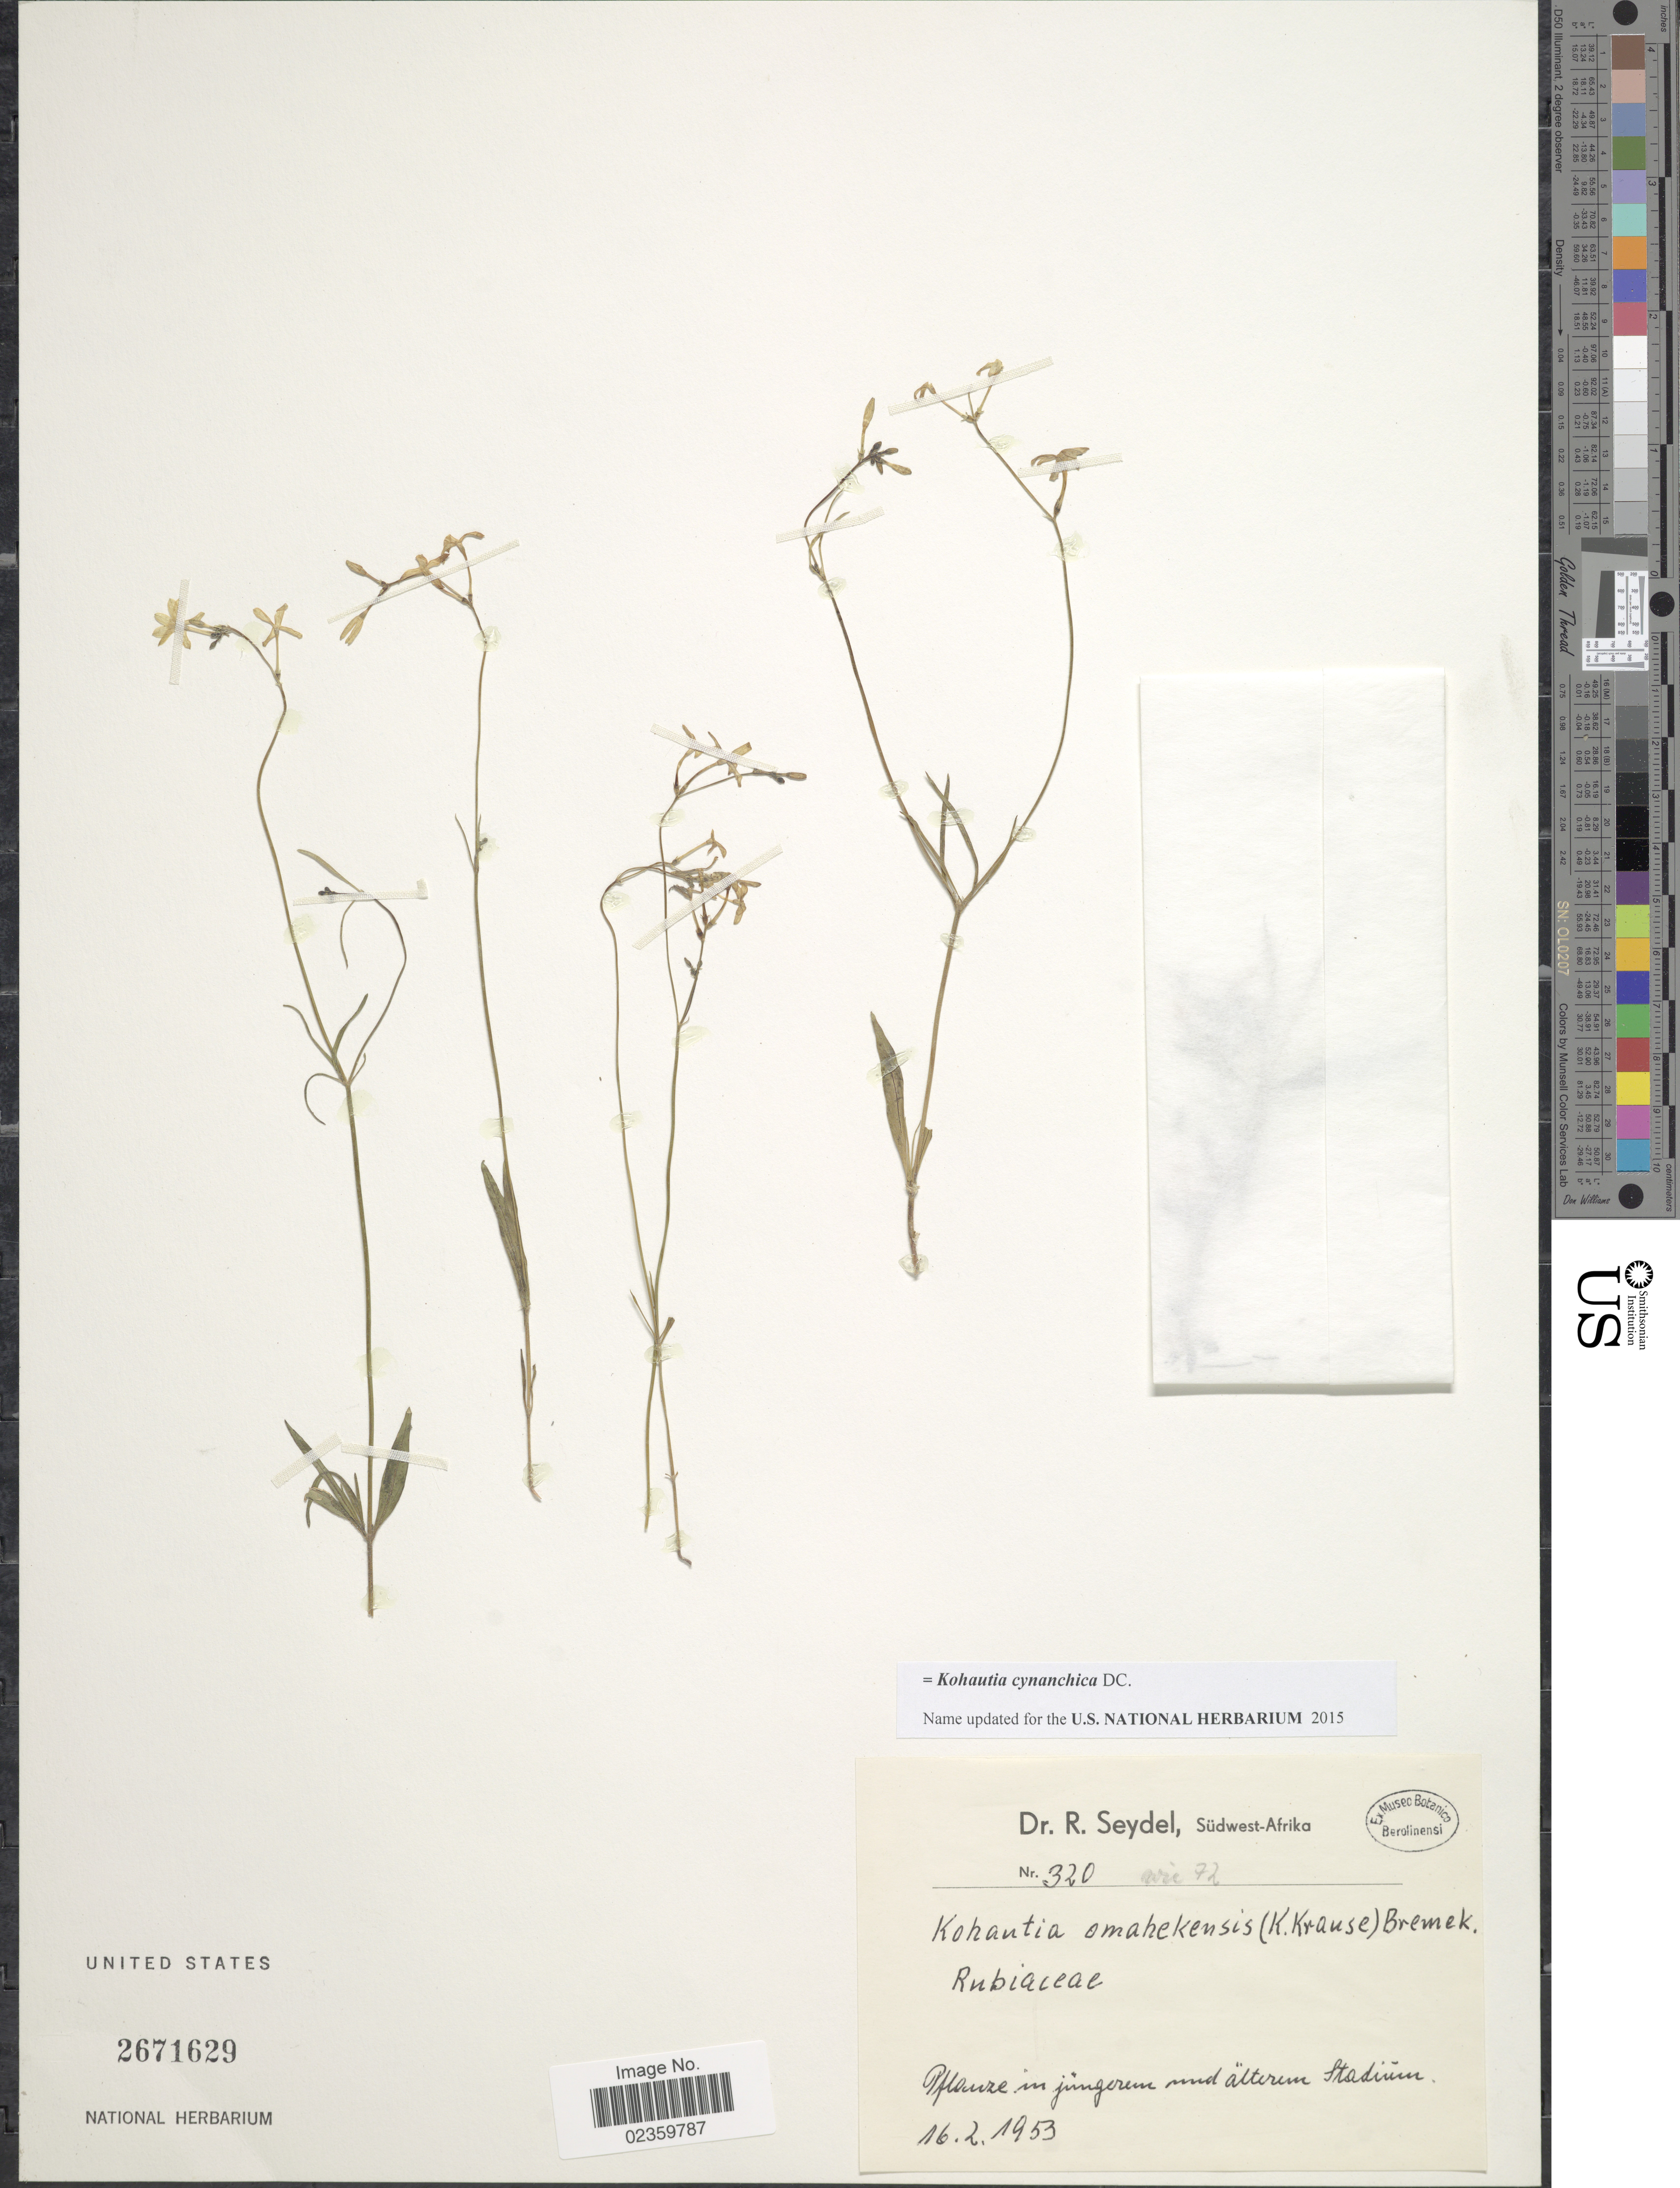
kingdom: Plantae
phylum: Tracheophyta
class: Magnoliopsida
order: Gentianales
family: Rubiaceae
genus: Kohautia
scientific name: Kohautia cynanchica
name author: DC.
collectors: R. Seydel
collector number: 320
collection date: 1953-02-16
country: Namibia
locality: Sudwest-Afrika.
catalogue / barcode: US 2671629